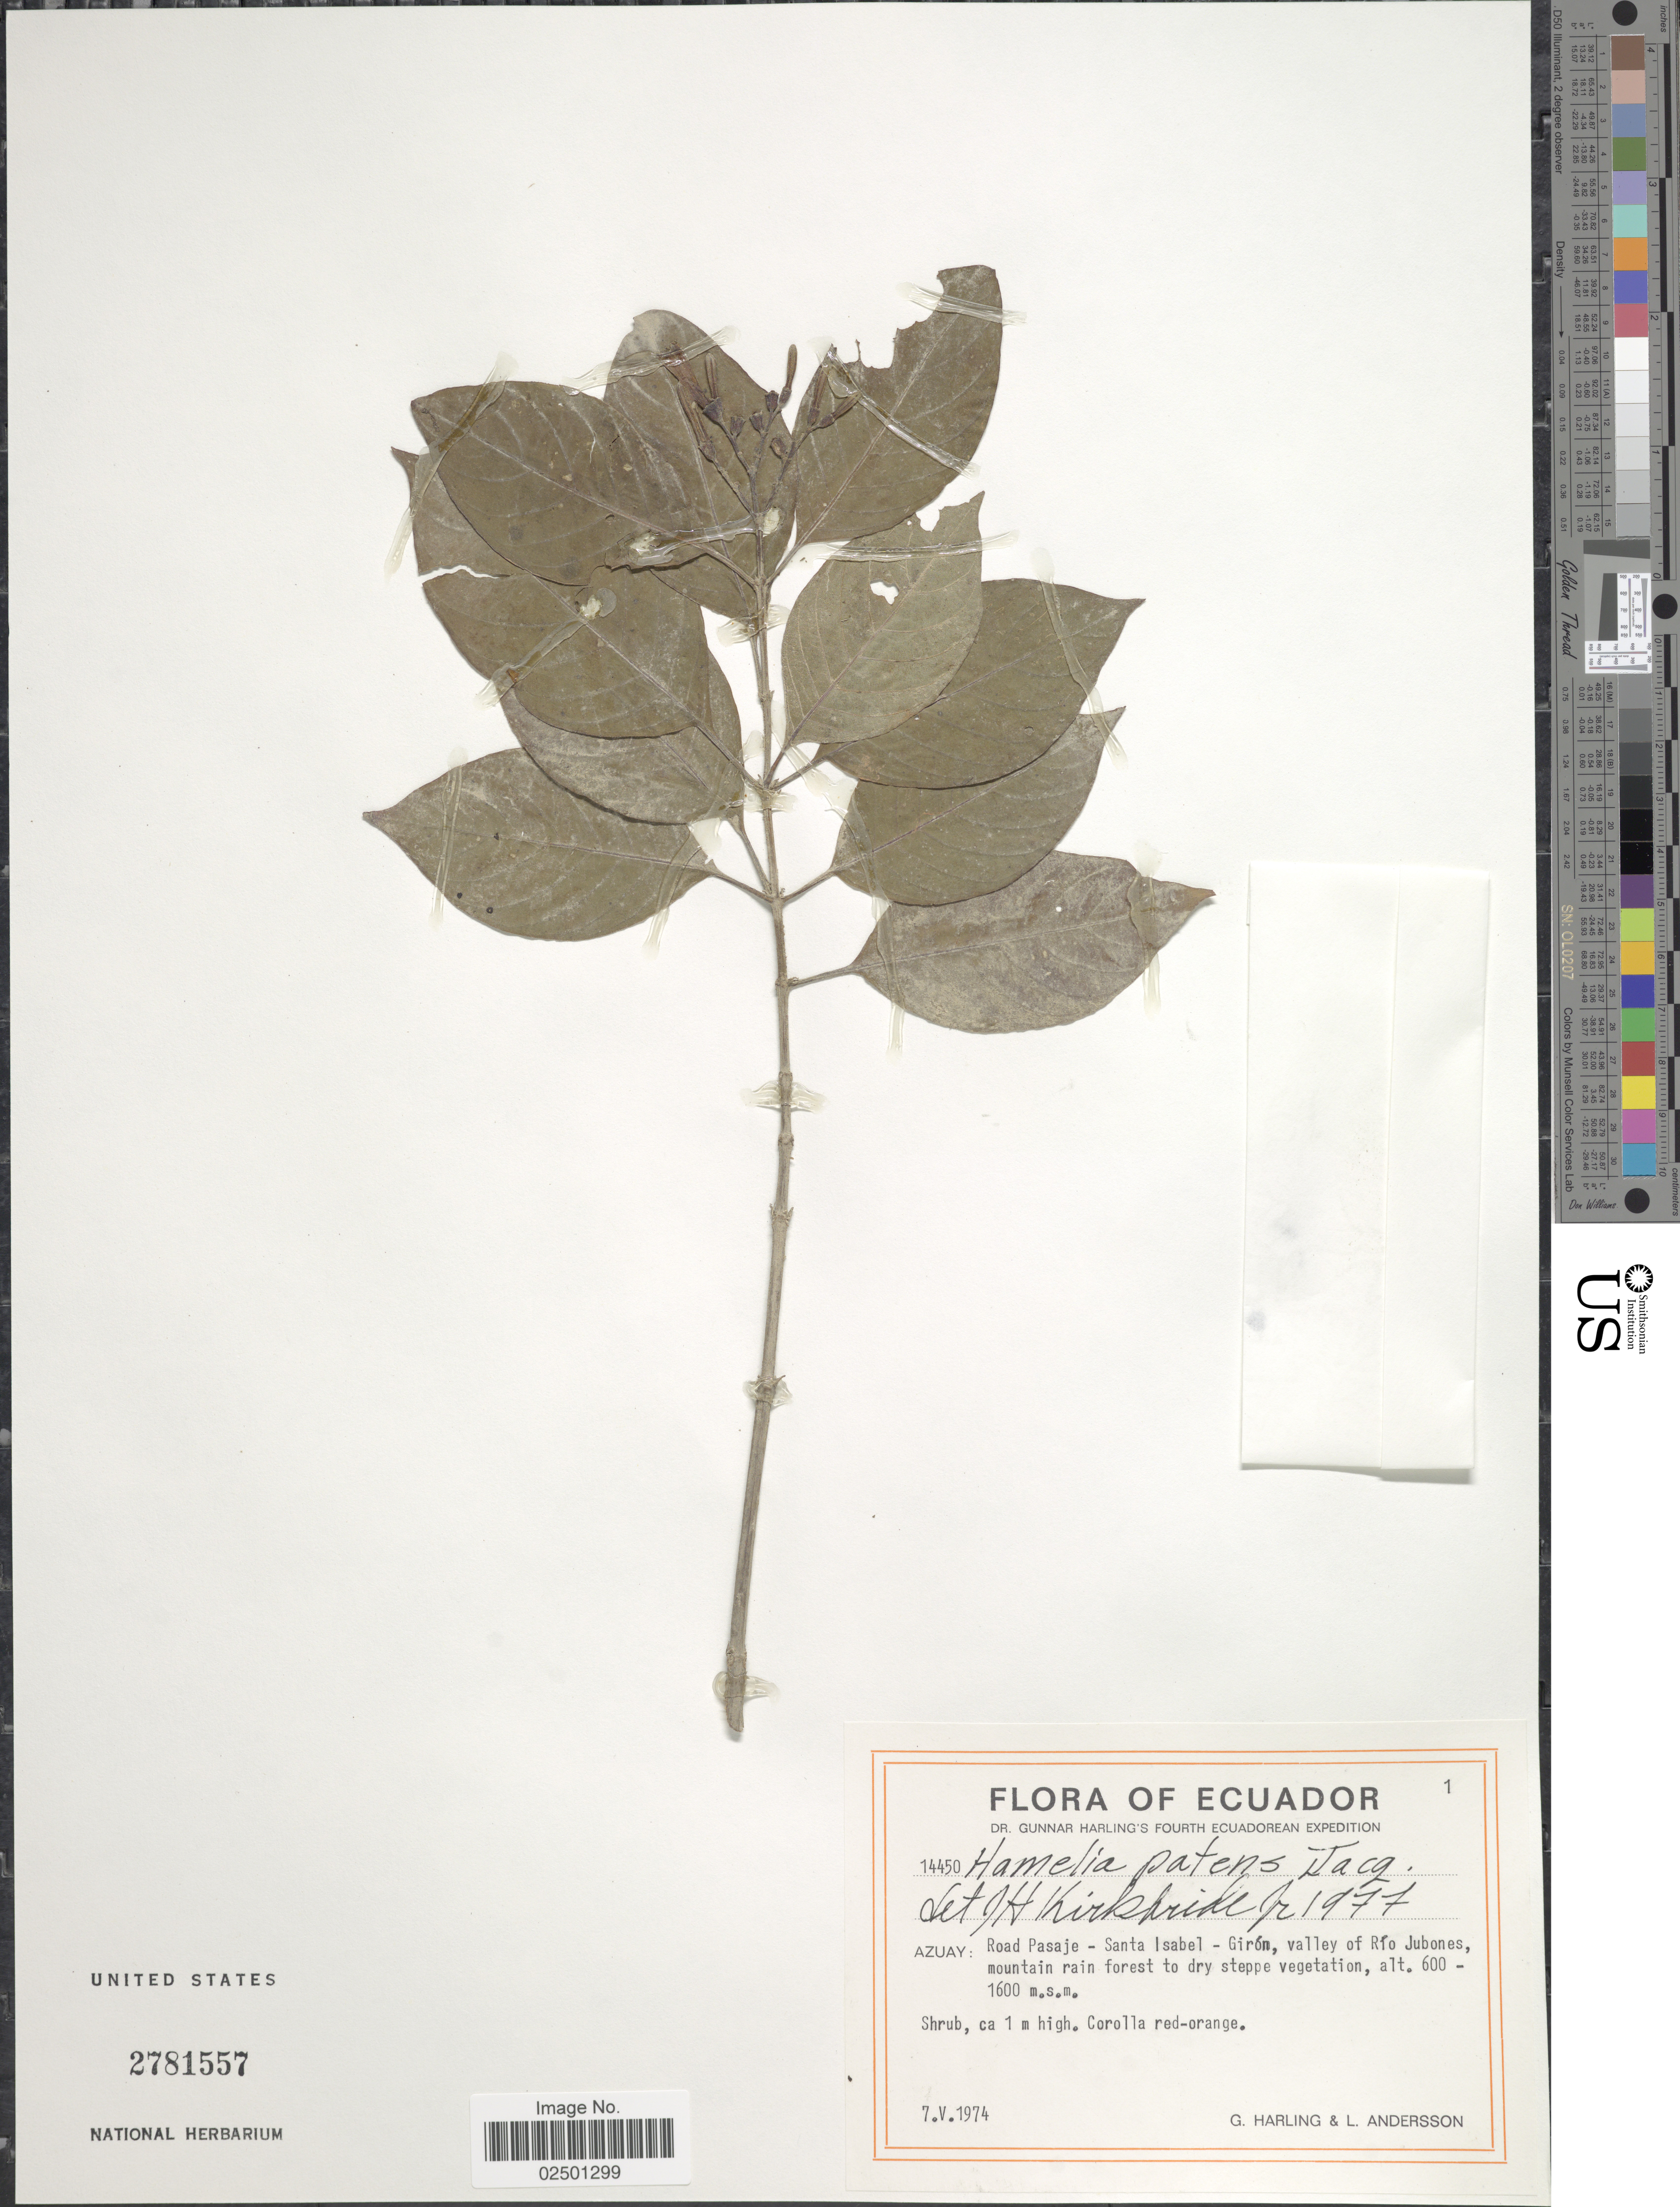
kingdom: Plantae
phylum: Tracheophyta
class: Magnoliopsida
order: Gentianales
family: Rubiaceae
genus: Hamelia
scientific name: Hamelia patens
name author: Jacq.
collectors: G. Harling & L. Andersson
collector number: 14450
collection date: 1974-05-07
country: Ecuador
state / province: Azuay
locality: Road Pasaje - Santa Isabel - Giron, valley of Rio Jubones.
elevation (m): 600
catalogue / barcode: US 2781557